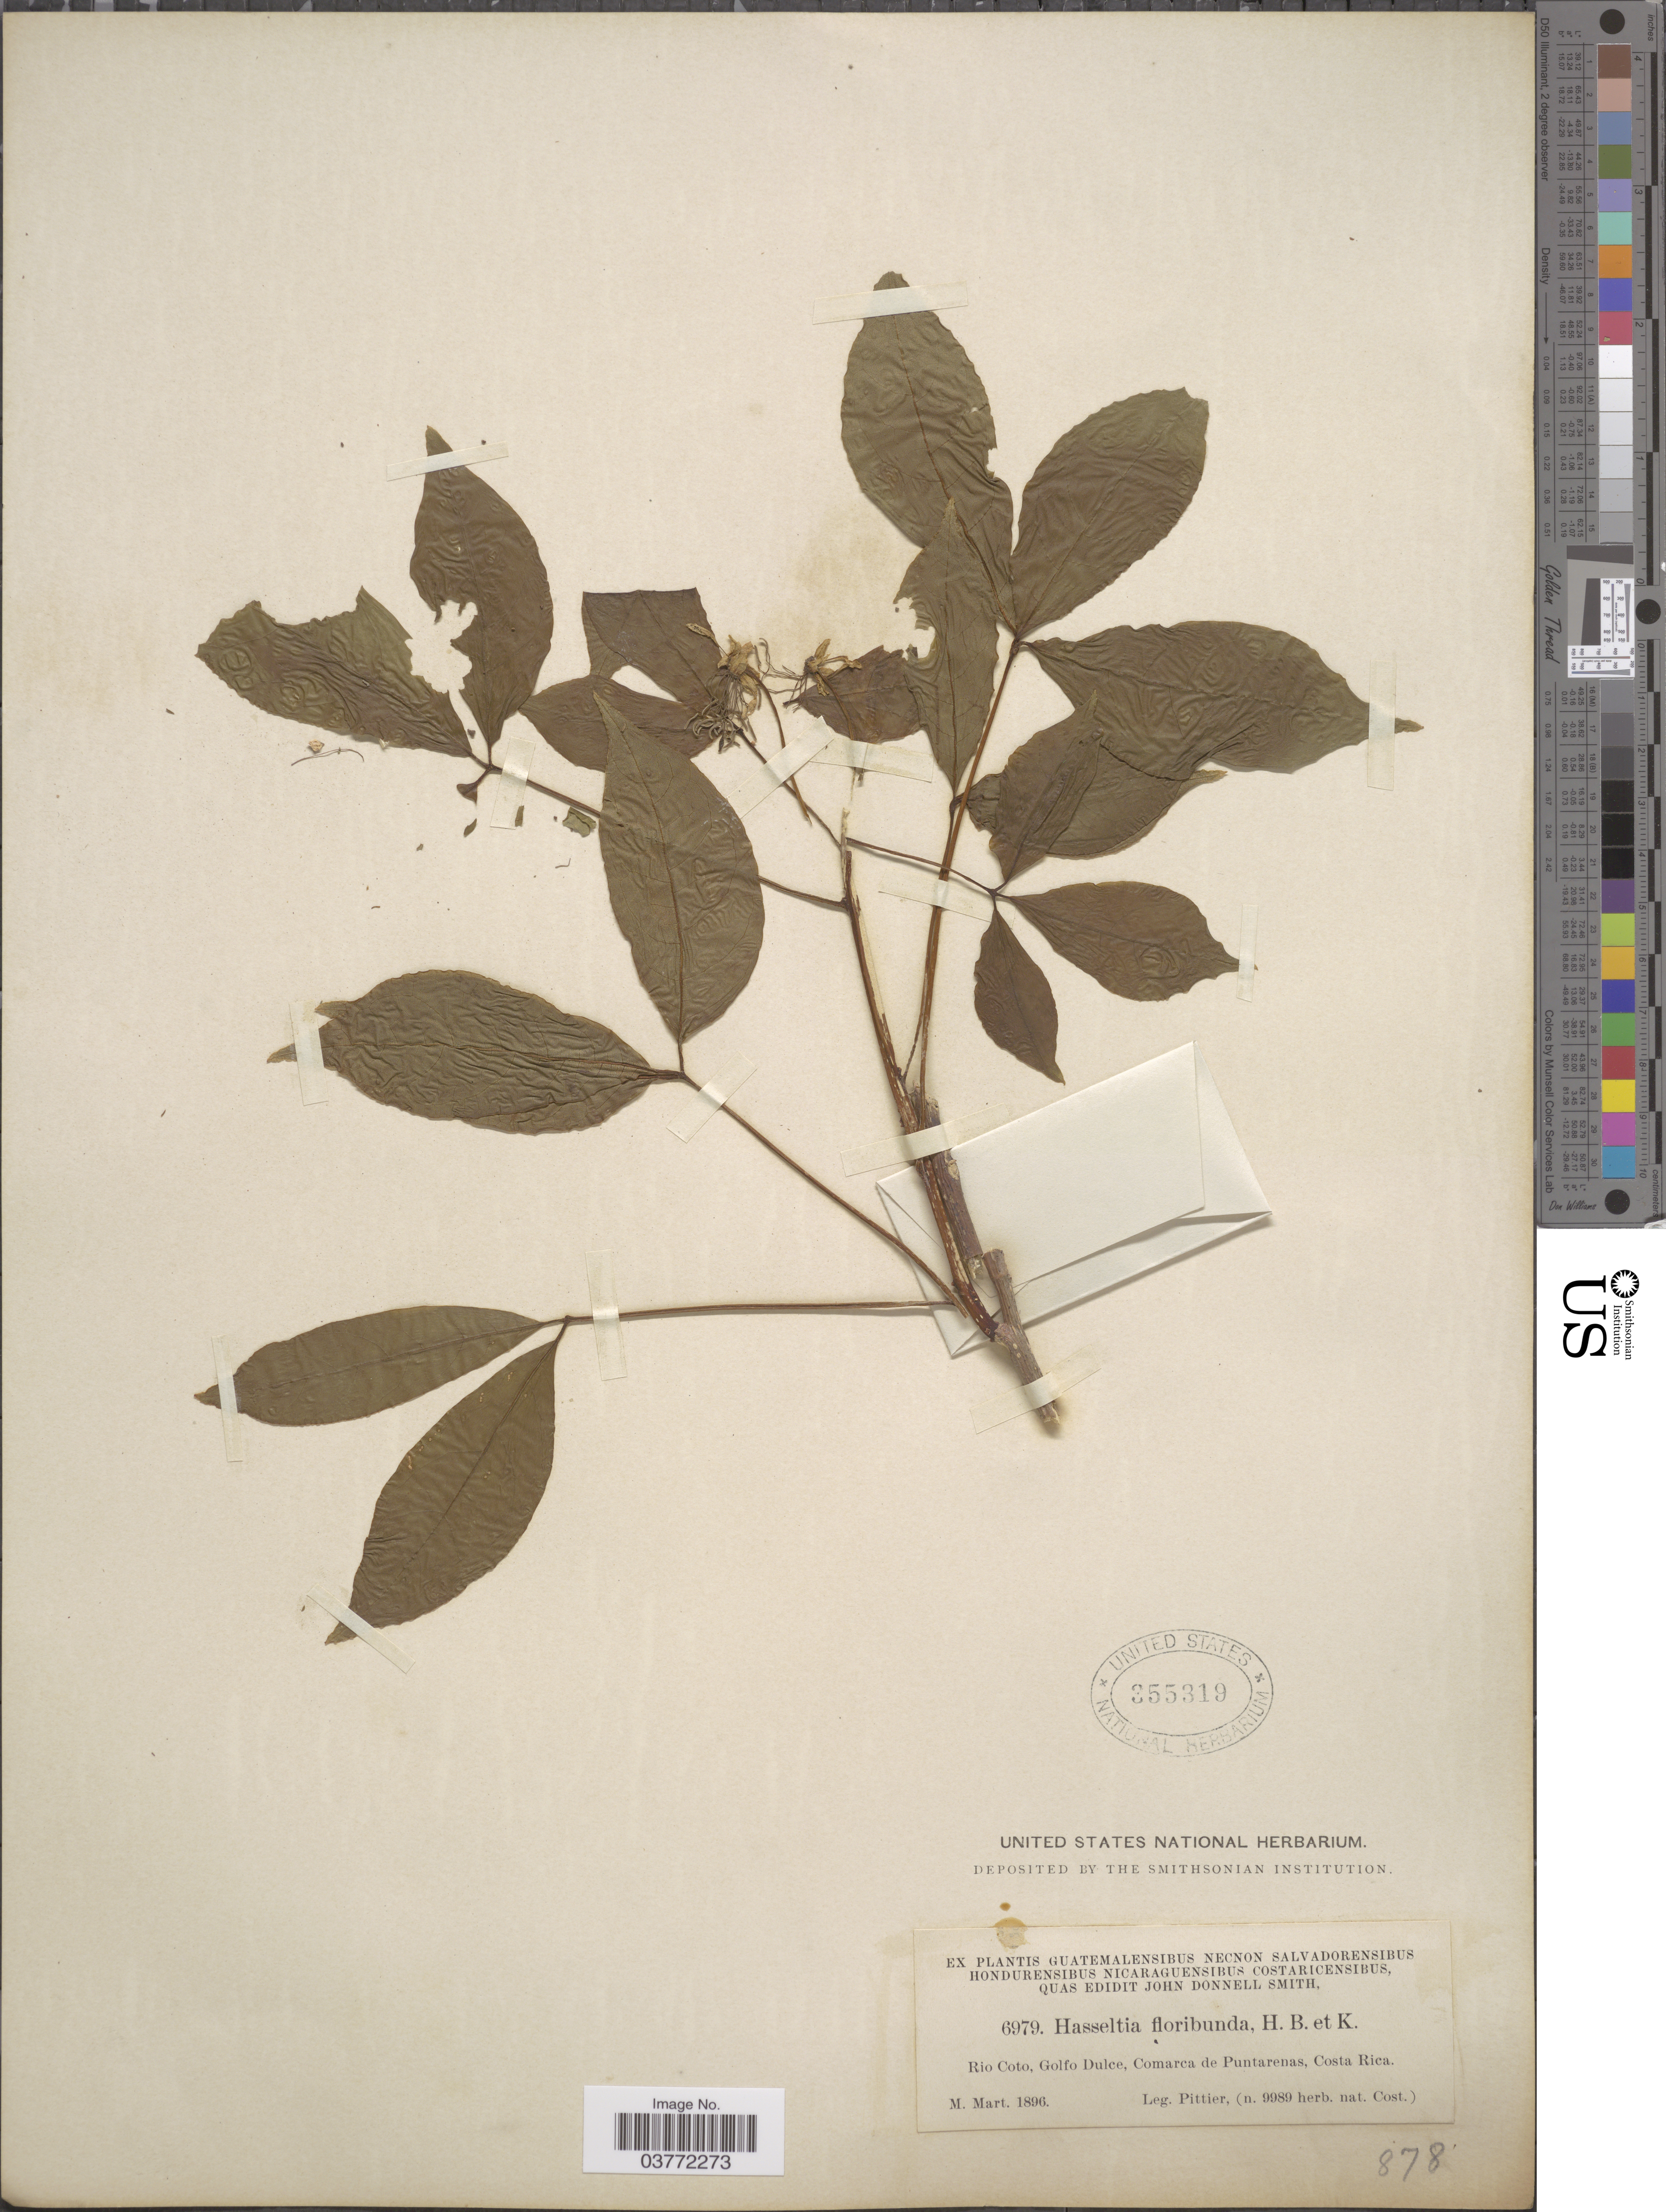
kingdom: Plantae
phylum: Tracheophyta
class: Magnoliopsida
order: Brassicales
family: Capparaceae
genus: Crateva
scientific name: Crateva tapia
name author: L.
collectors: Pittier, --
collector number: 6979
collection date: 1896-03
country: Costa Rica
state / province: Puntarenas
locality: Rio Coto, Golfo Dulce, Comarca de Puntarenas.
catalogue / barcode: US 355319